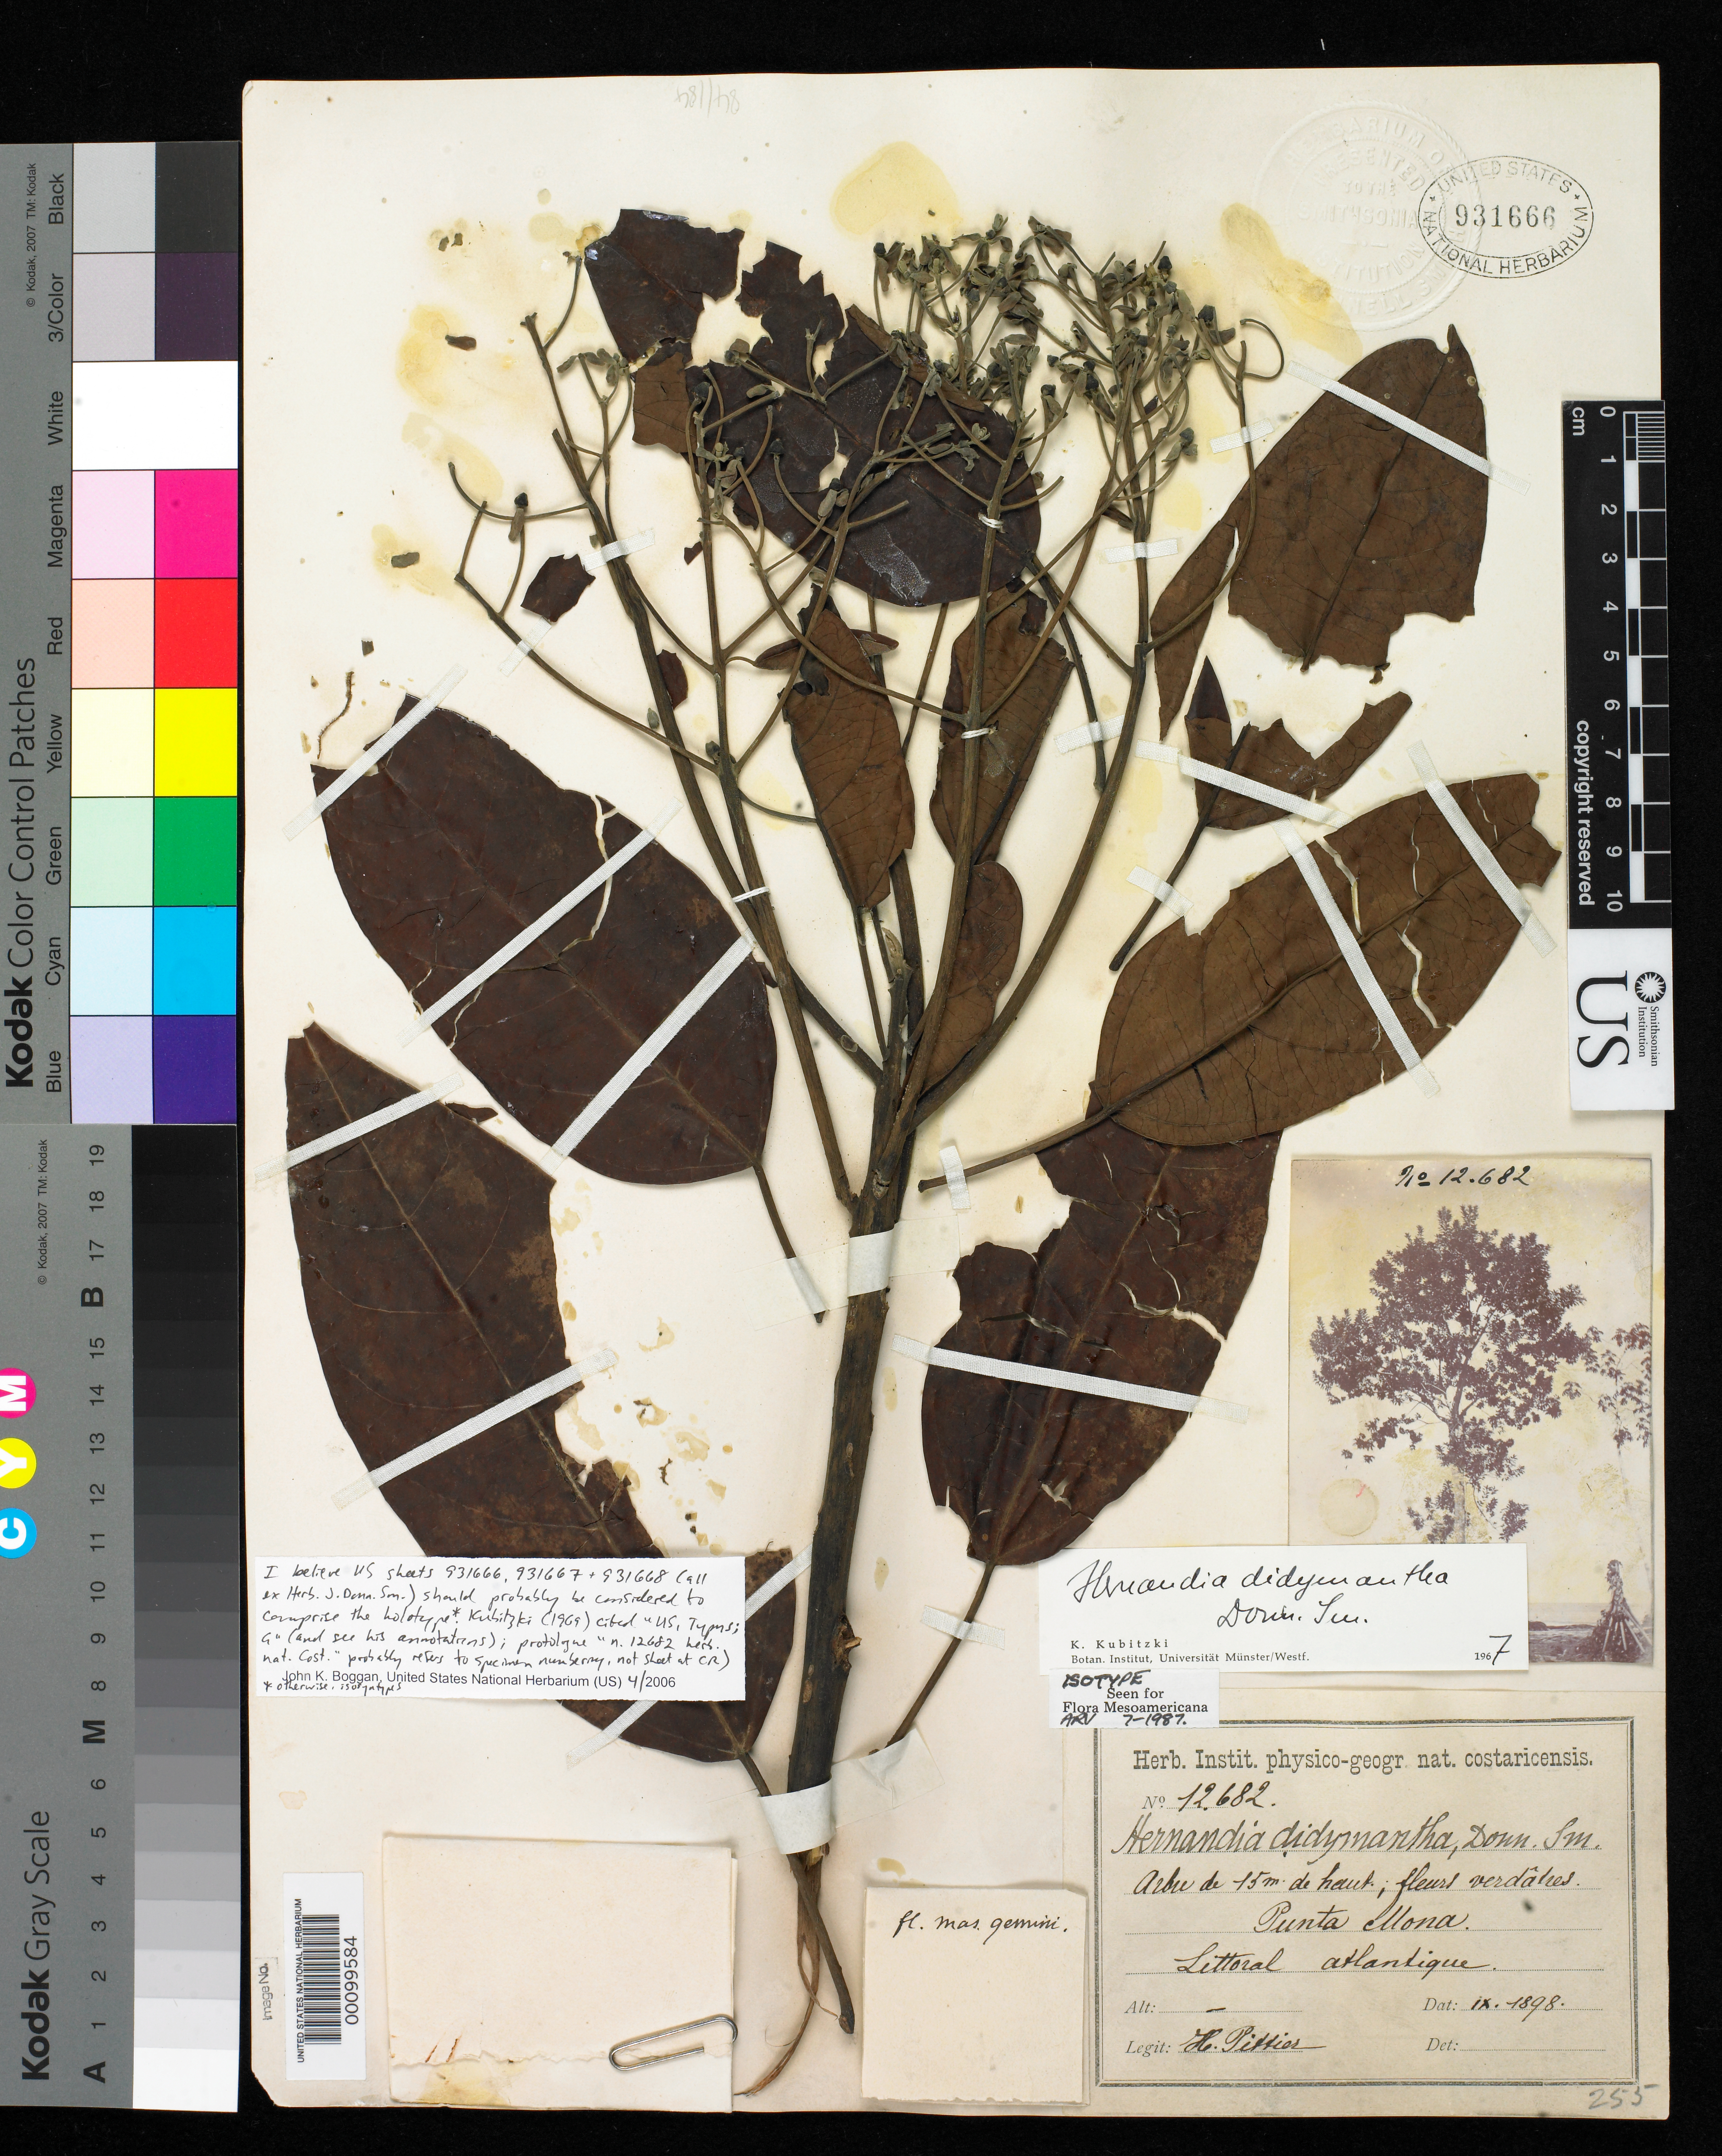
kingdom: Plantae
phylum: Tracheophyta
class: Magnoliopsida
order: Laurales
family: Hernandiaceae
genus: Hernandia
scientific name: Hernandia didymantha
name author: Donn. Sm.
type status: Type Collection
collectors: H. F. Pittier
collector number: Herb. Nat. Costaricensis 12682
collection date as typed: Sep 1898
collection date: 1898-09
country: Costa Rica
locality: Punta Mona, littoral Atlantica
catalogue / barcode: US 931666